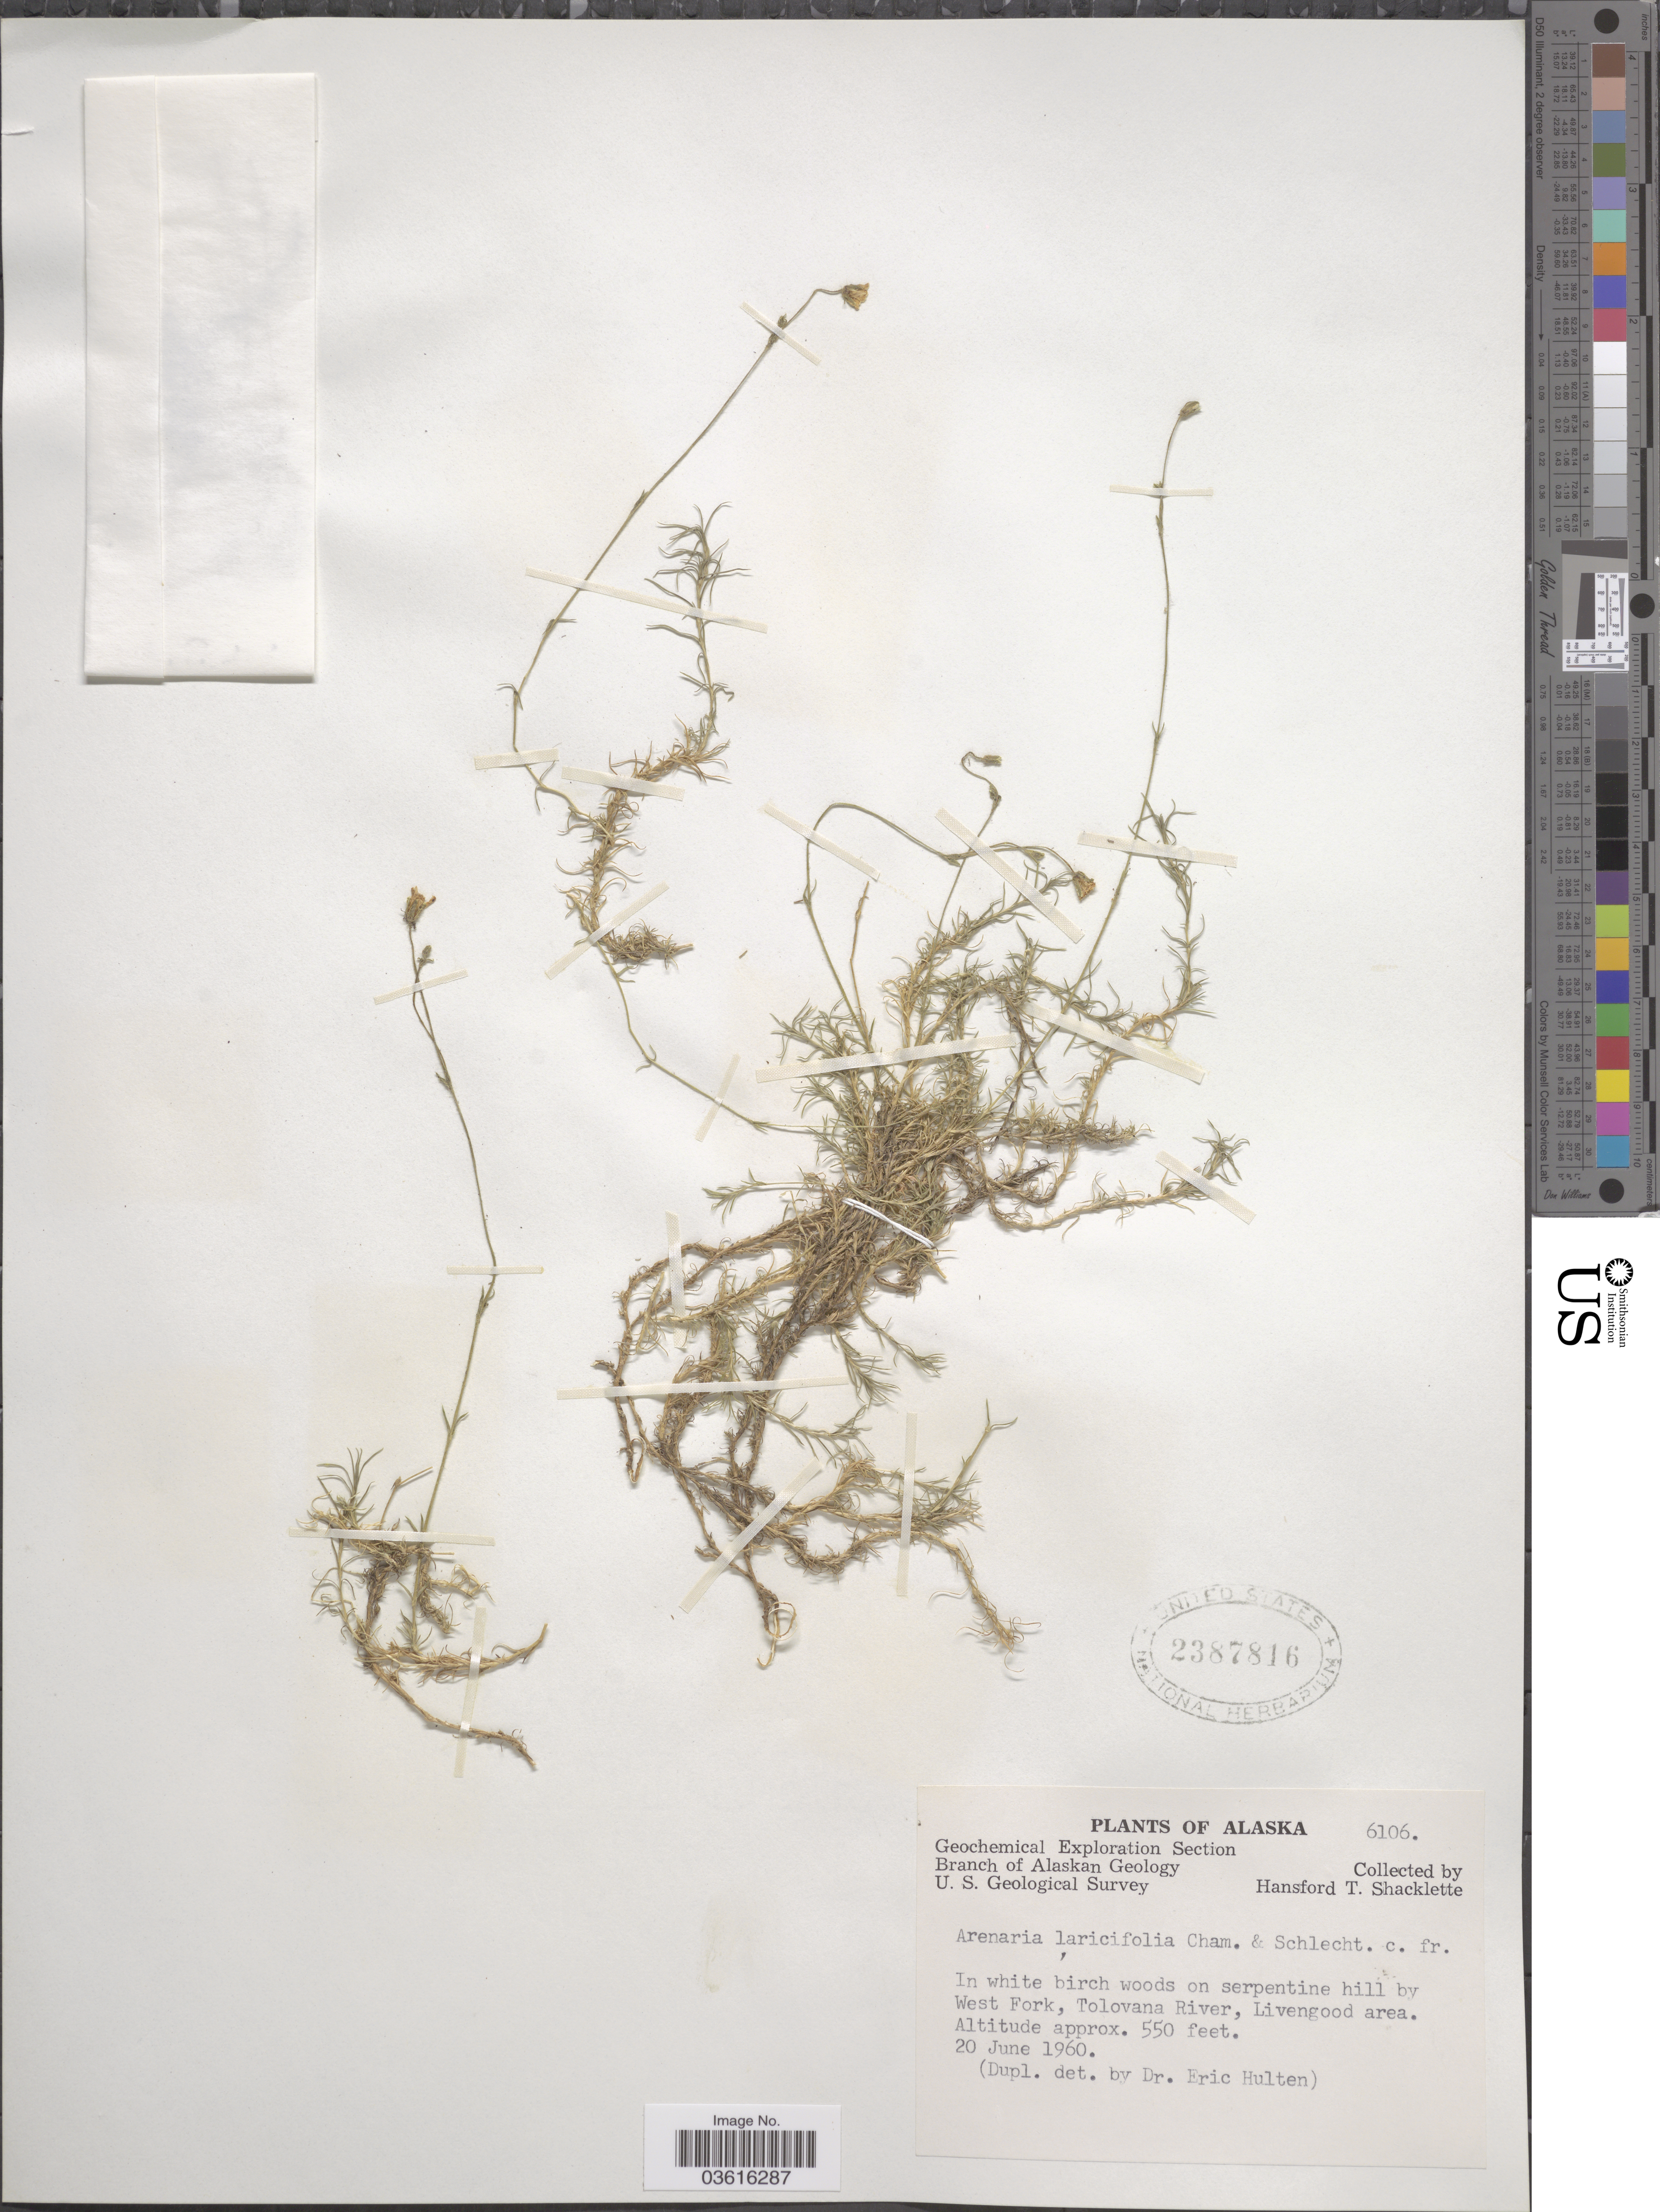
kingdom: Plantae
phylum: Tracheophyta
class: Magnoliopsida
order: Caryophyllales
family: Caryophyllaceae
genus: Cherleria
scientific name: Cherleria yukonensis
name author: (Hultén) A.J. Moore & Dillenb.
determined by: Strong, Mark T., (BOT), Smithsonian Institution - National Museum of Natural History (UNITED STATES)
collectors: H. Shacklette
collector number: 6106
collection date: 1960-06-20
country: United States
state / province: Alaska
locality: West Fork, Tolovana River, Livengood area.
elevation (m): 168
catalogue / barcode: US 2387816